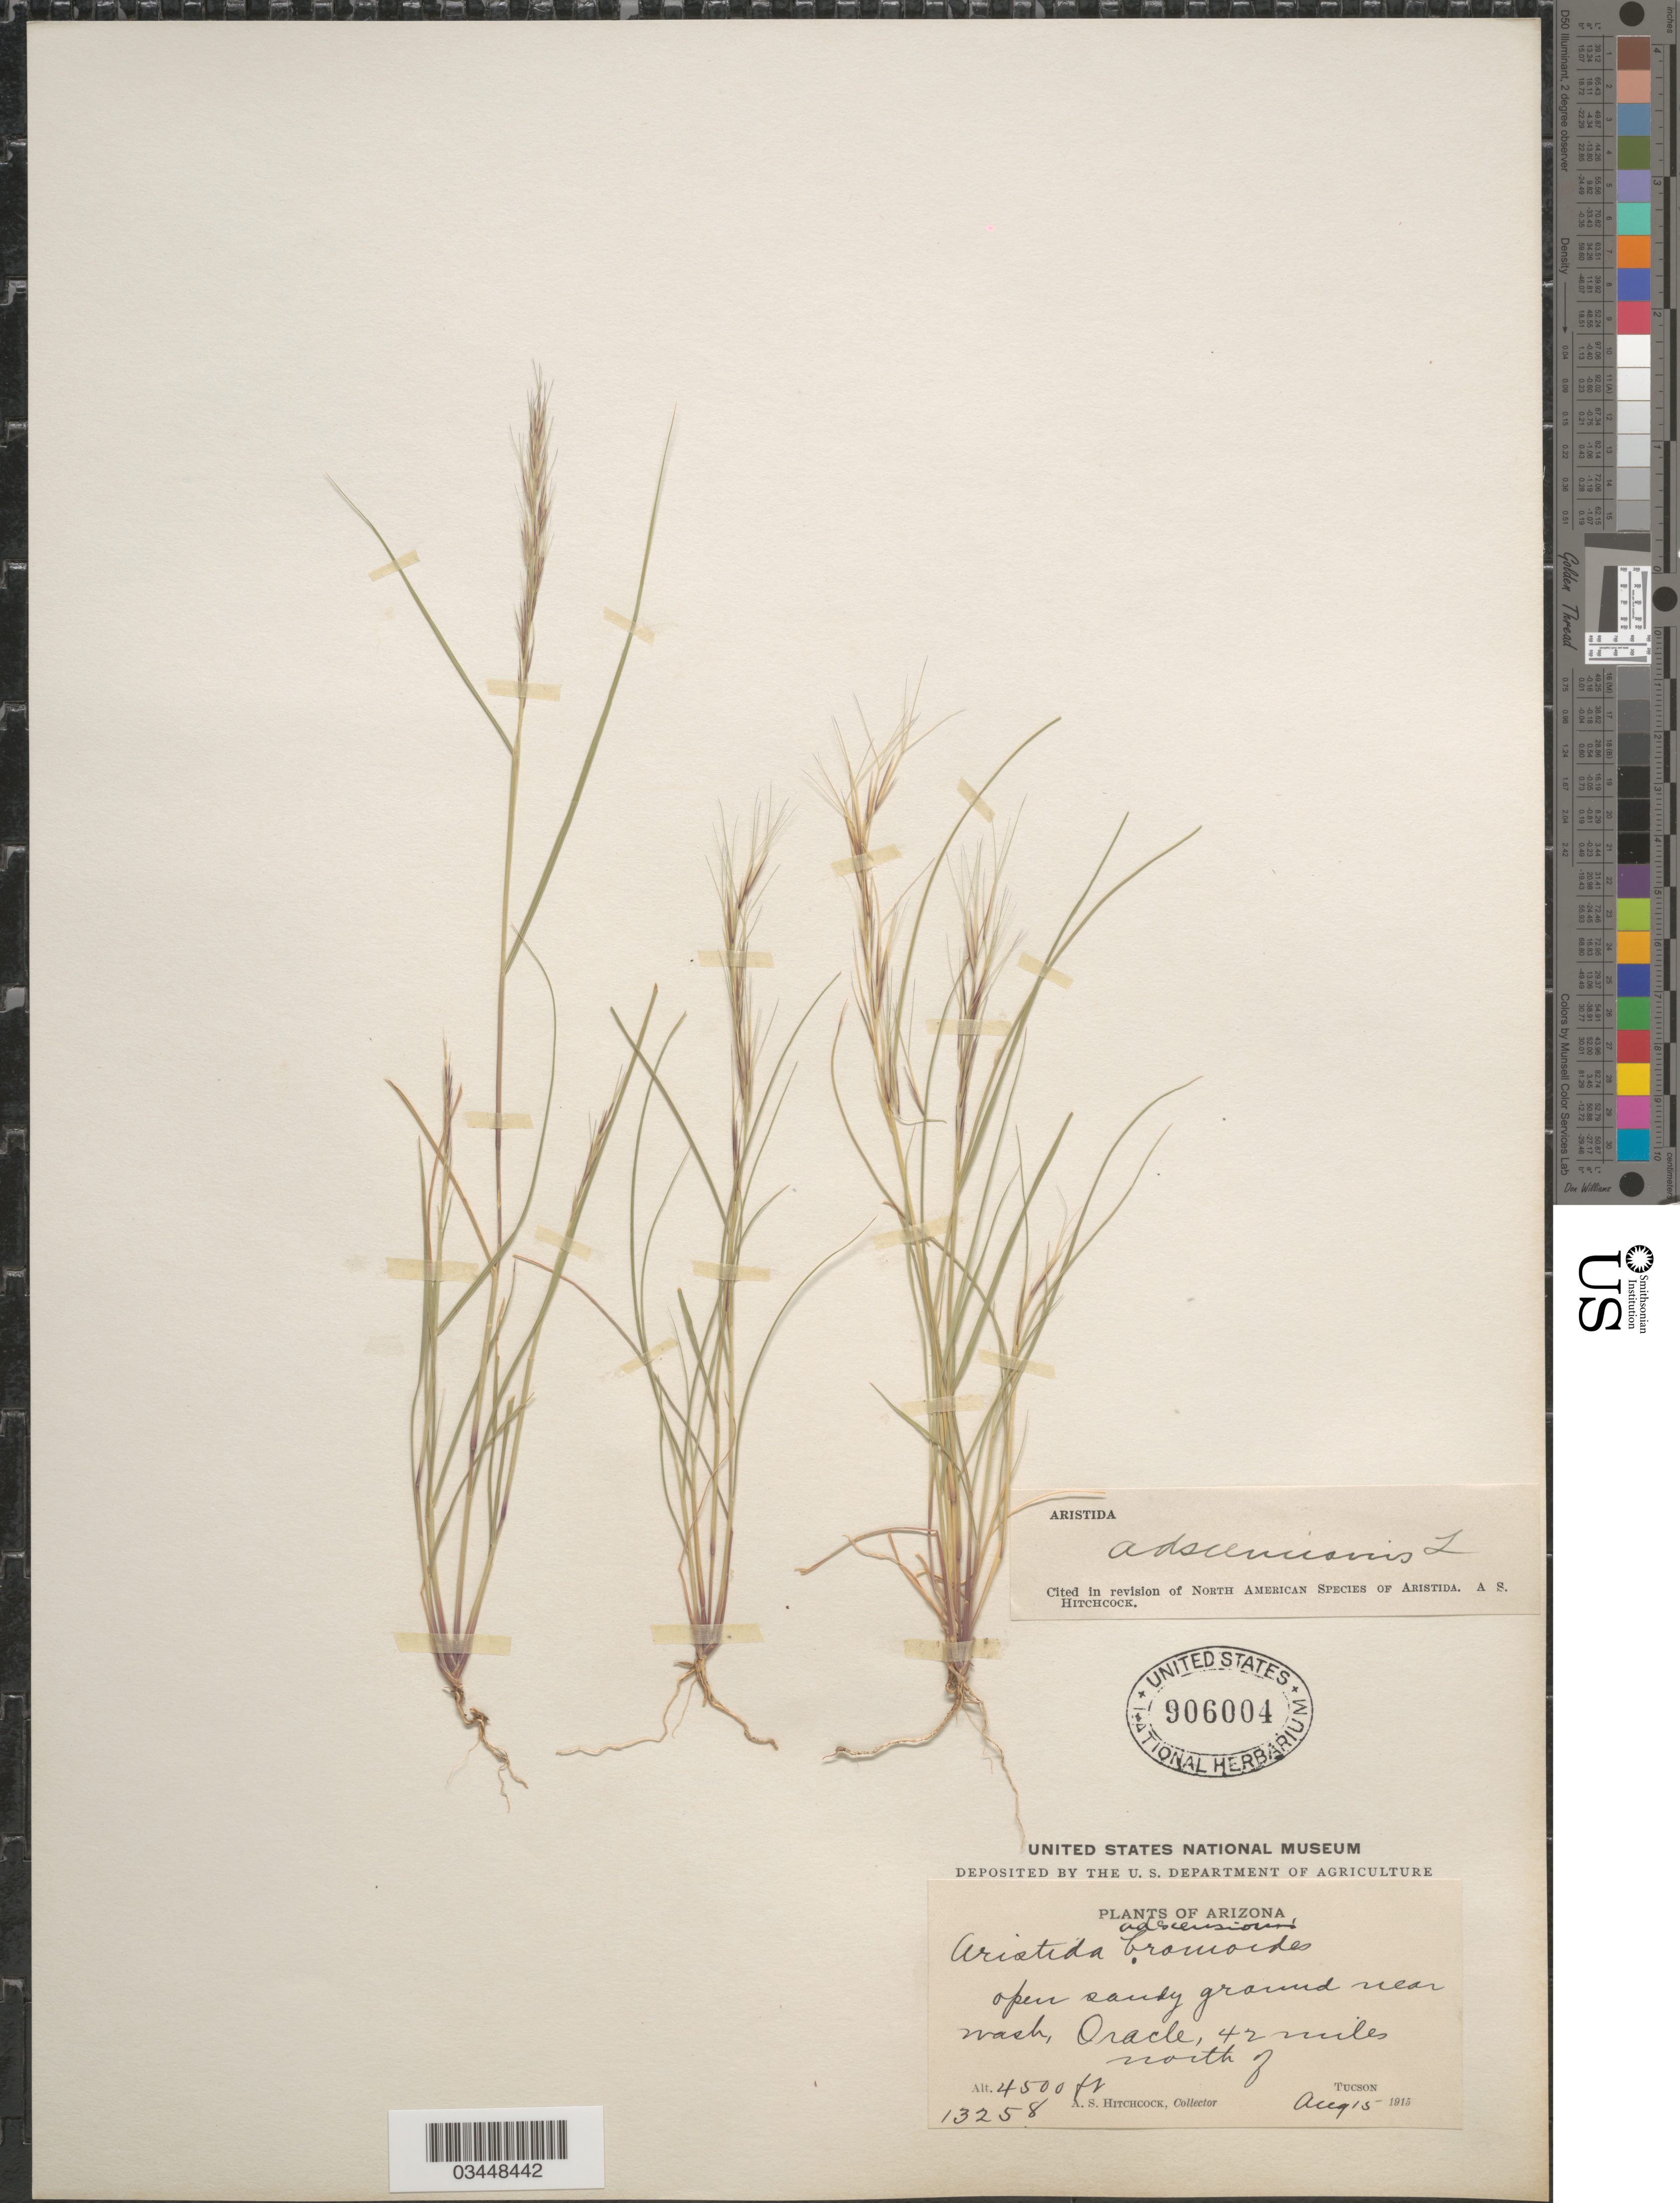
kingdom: Plantae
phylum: Tracheophyta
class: Liliopsida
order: Poales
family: Poaceae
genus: Aristida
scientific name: Aristida adscensionis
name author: L.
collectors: A. S. Hitchcock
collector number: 13258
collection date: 1915-08-15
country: United States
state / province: Arizona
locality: Open sandy ground near wash, Oracle, 42 miles north of Tucson.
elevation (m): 1372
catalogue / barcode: US 906004